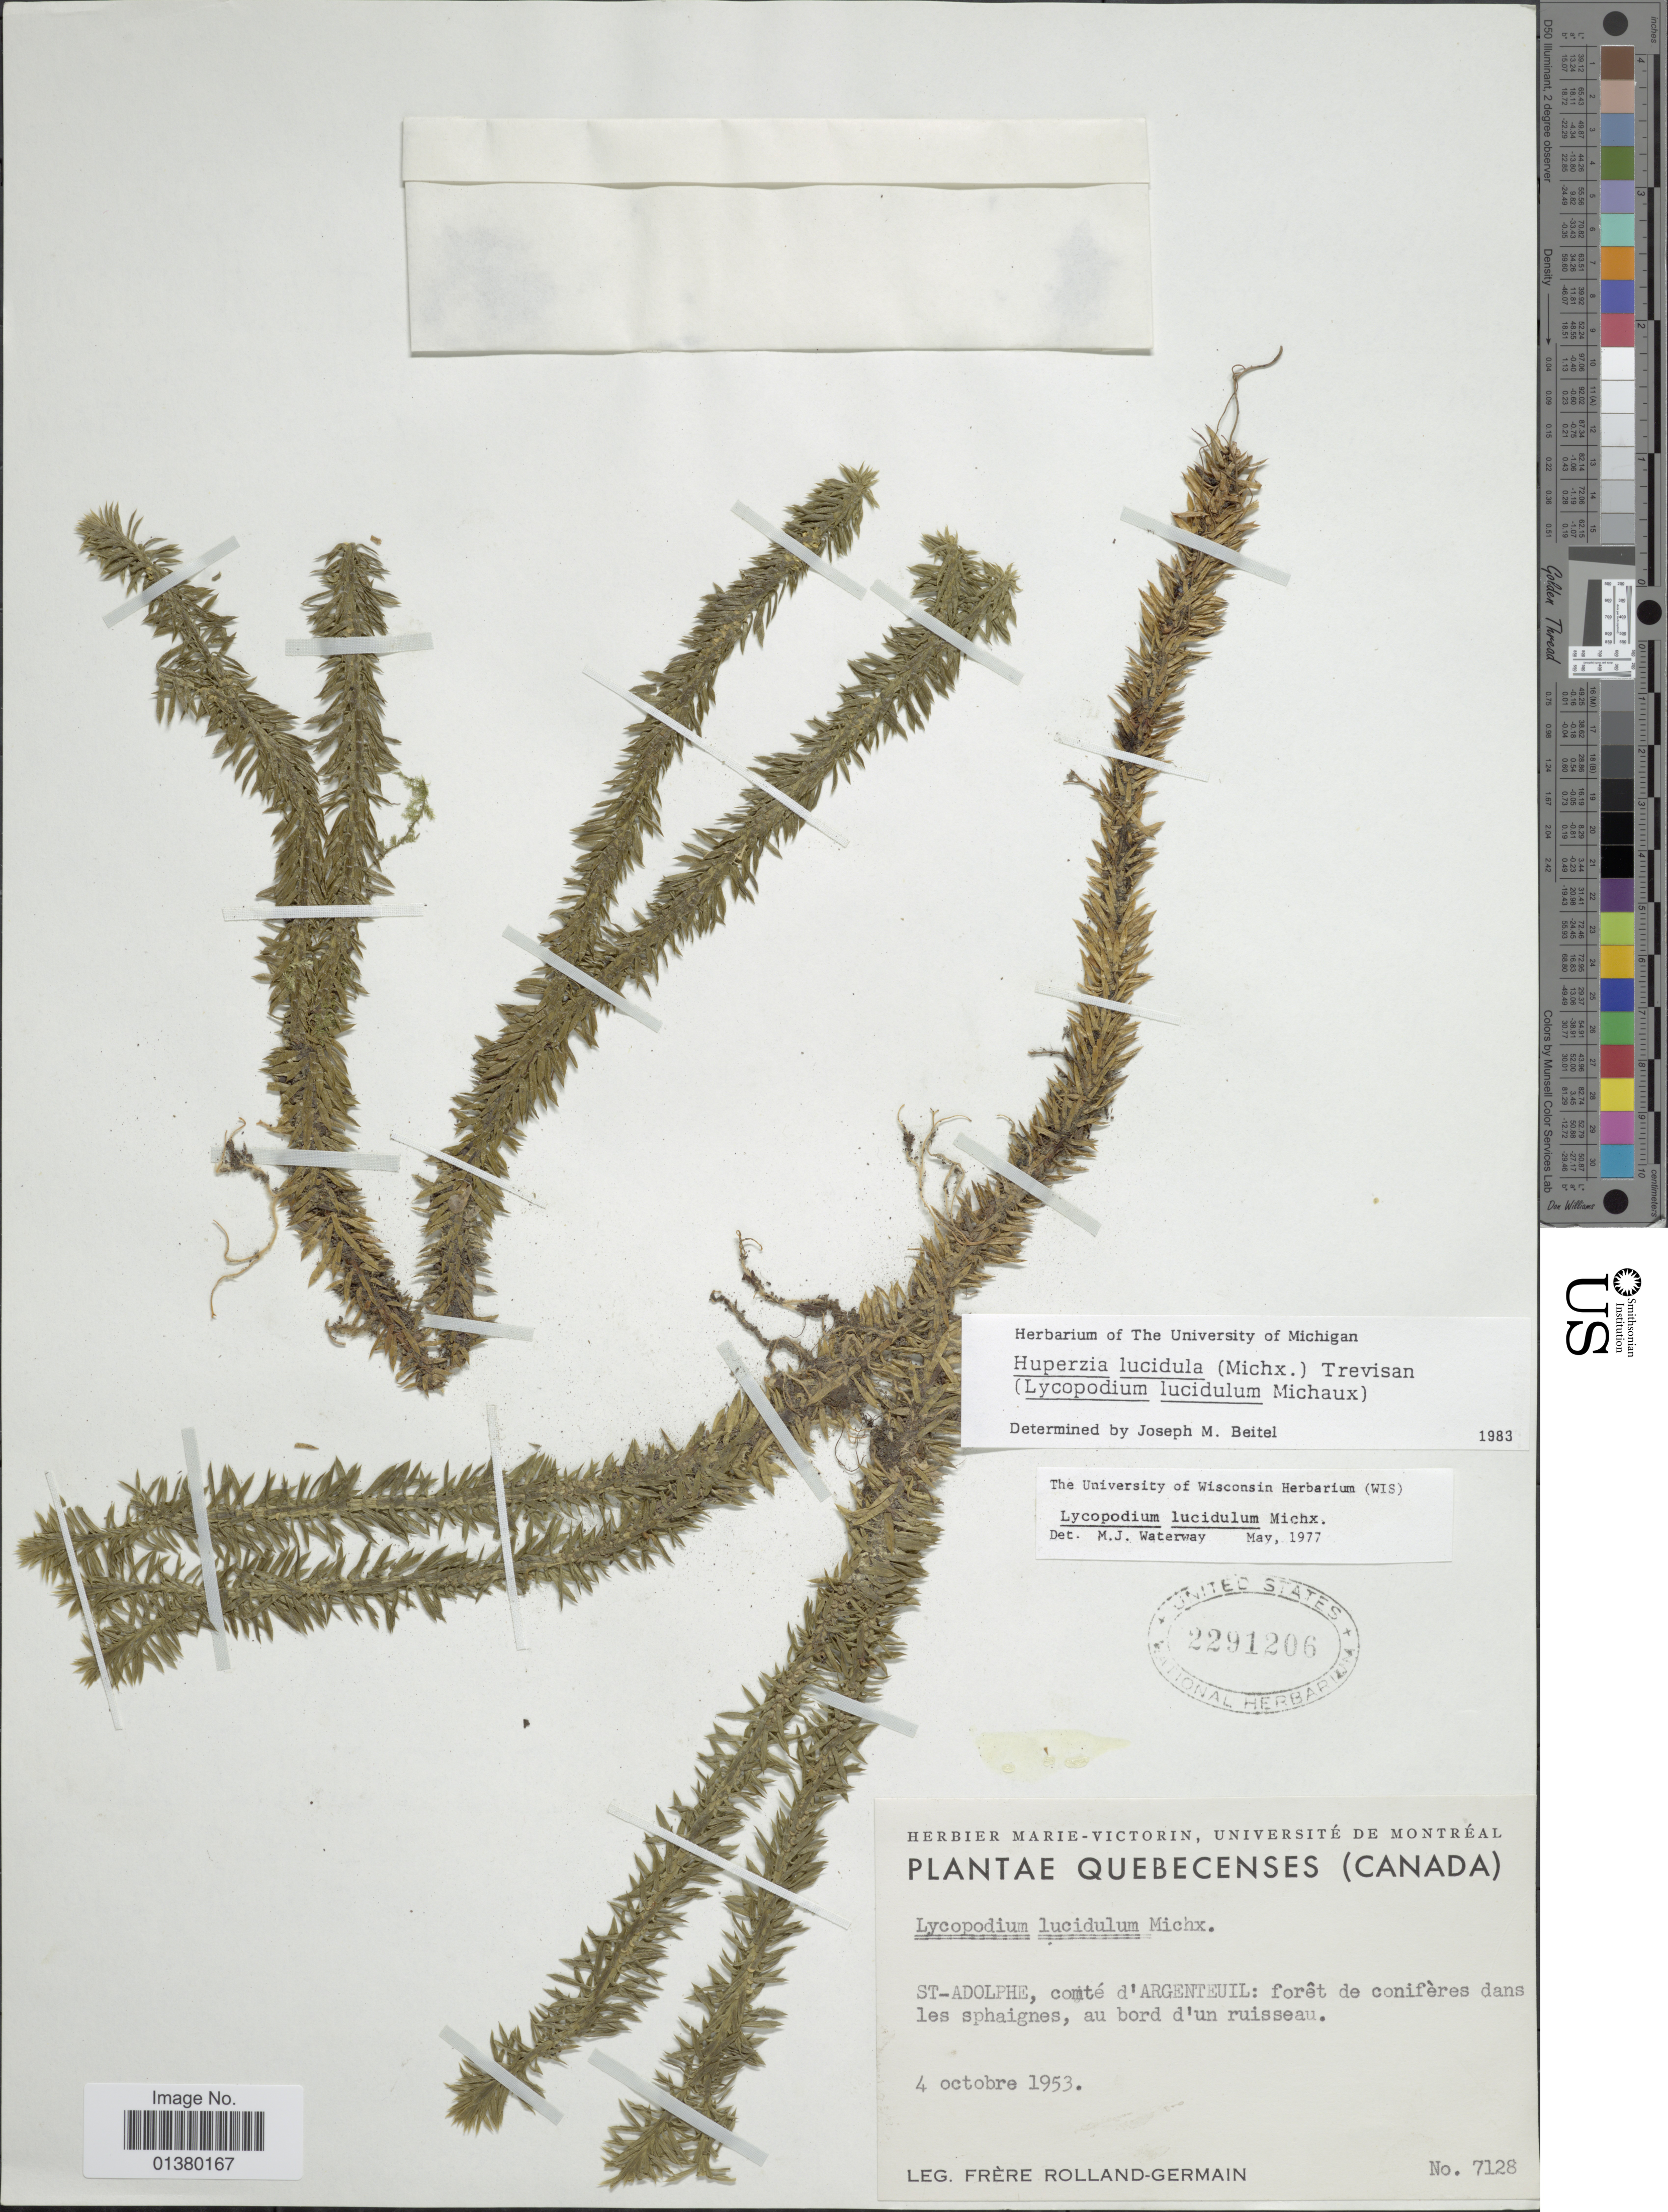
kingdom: Plantae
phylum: Tracheophyta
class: Lycopodiopsida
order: Lycopodiales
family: Lycopodiaceae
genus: Huperzia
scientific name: Huperzia lucidula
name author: (Michx.) Trevis.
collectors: Rolland-Germain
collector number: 7128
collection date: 1953-10-04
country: Canada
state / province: Quebec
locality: St-Adolphe, comté d'Argenteuil: forêt de conifères dans les sphaignes, au bord d'un ruisseau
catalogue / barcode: US 2291206